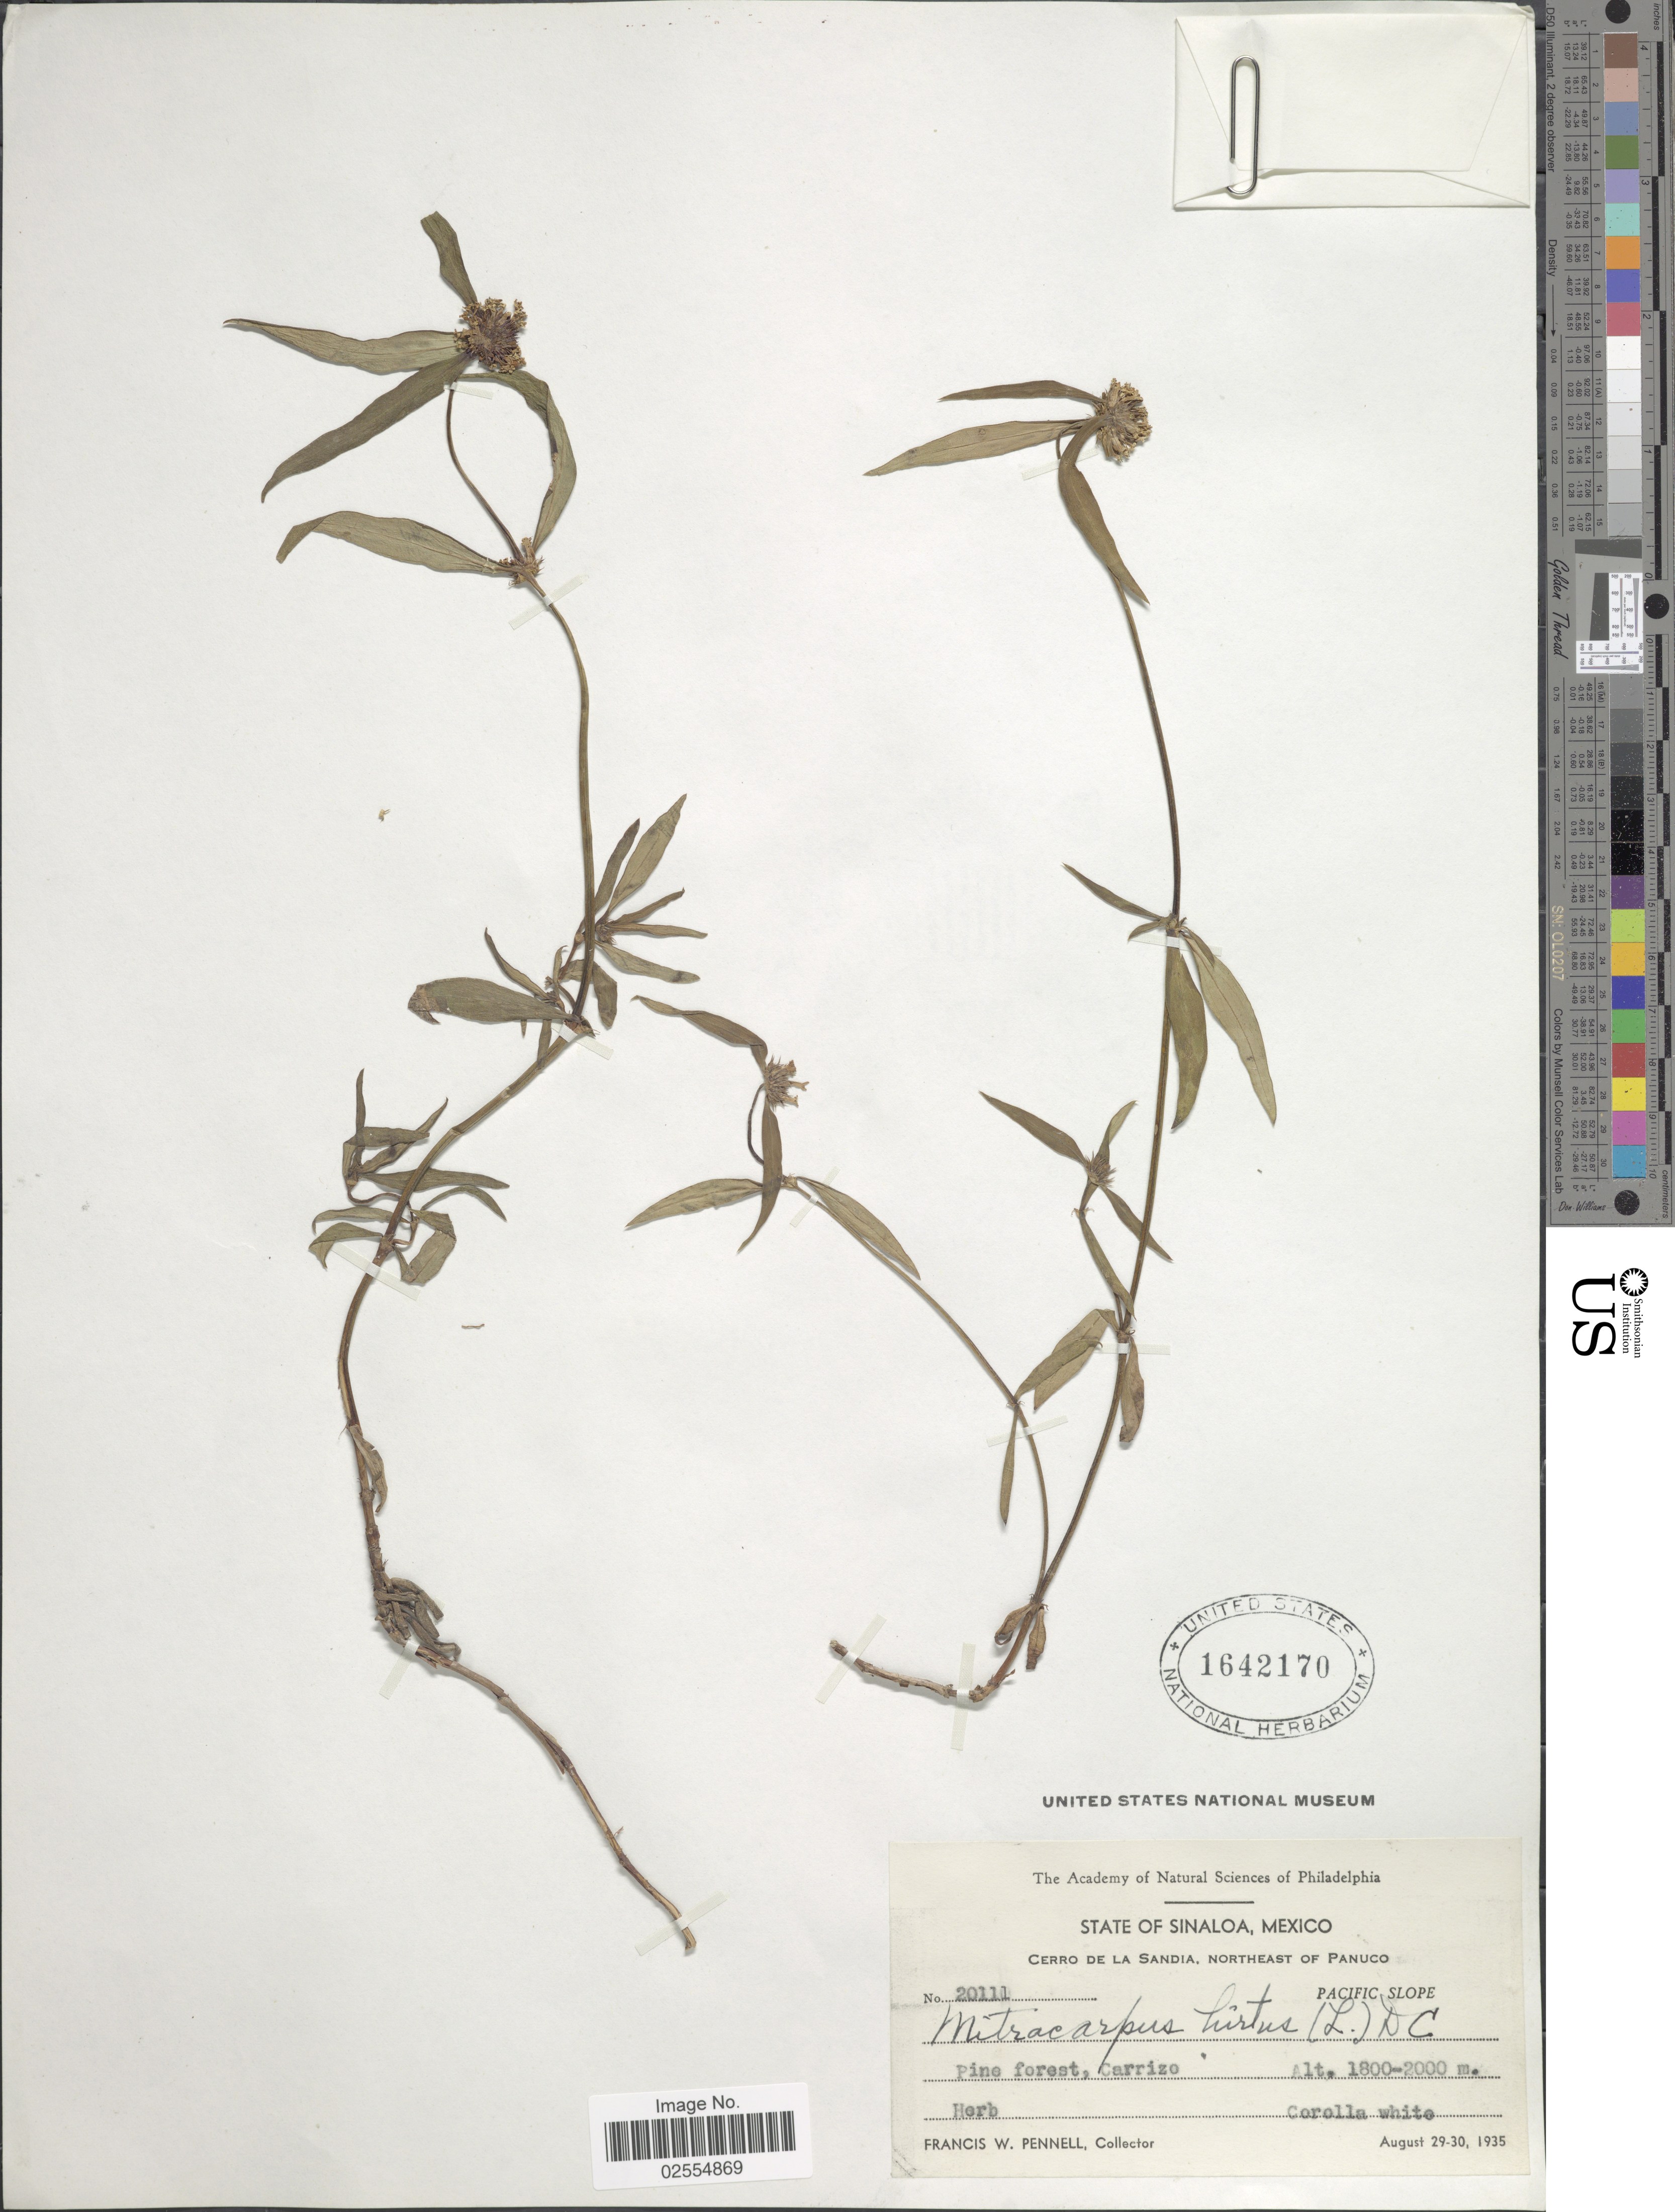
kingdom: Plantae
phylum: Tracheophyta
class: Magnoliopsida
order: Gentianales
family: Rubiaceae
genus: Mitracarpus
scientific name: Mitracarpus hirtus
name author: (L.) DC.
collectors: F. W. Pennell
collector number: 20111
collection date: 1935-08-29/1935-08-30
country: Mexico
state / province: Sinaloa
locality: Cerro de La Sandia, Northeast of Panuco. Pacific Slope. Carrizo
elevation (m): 1800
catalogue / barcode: US 1642170